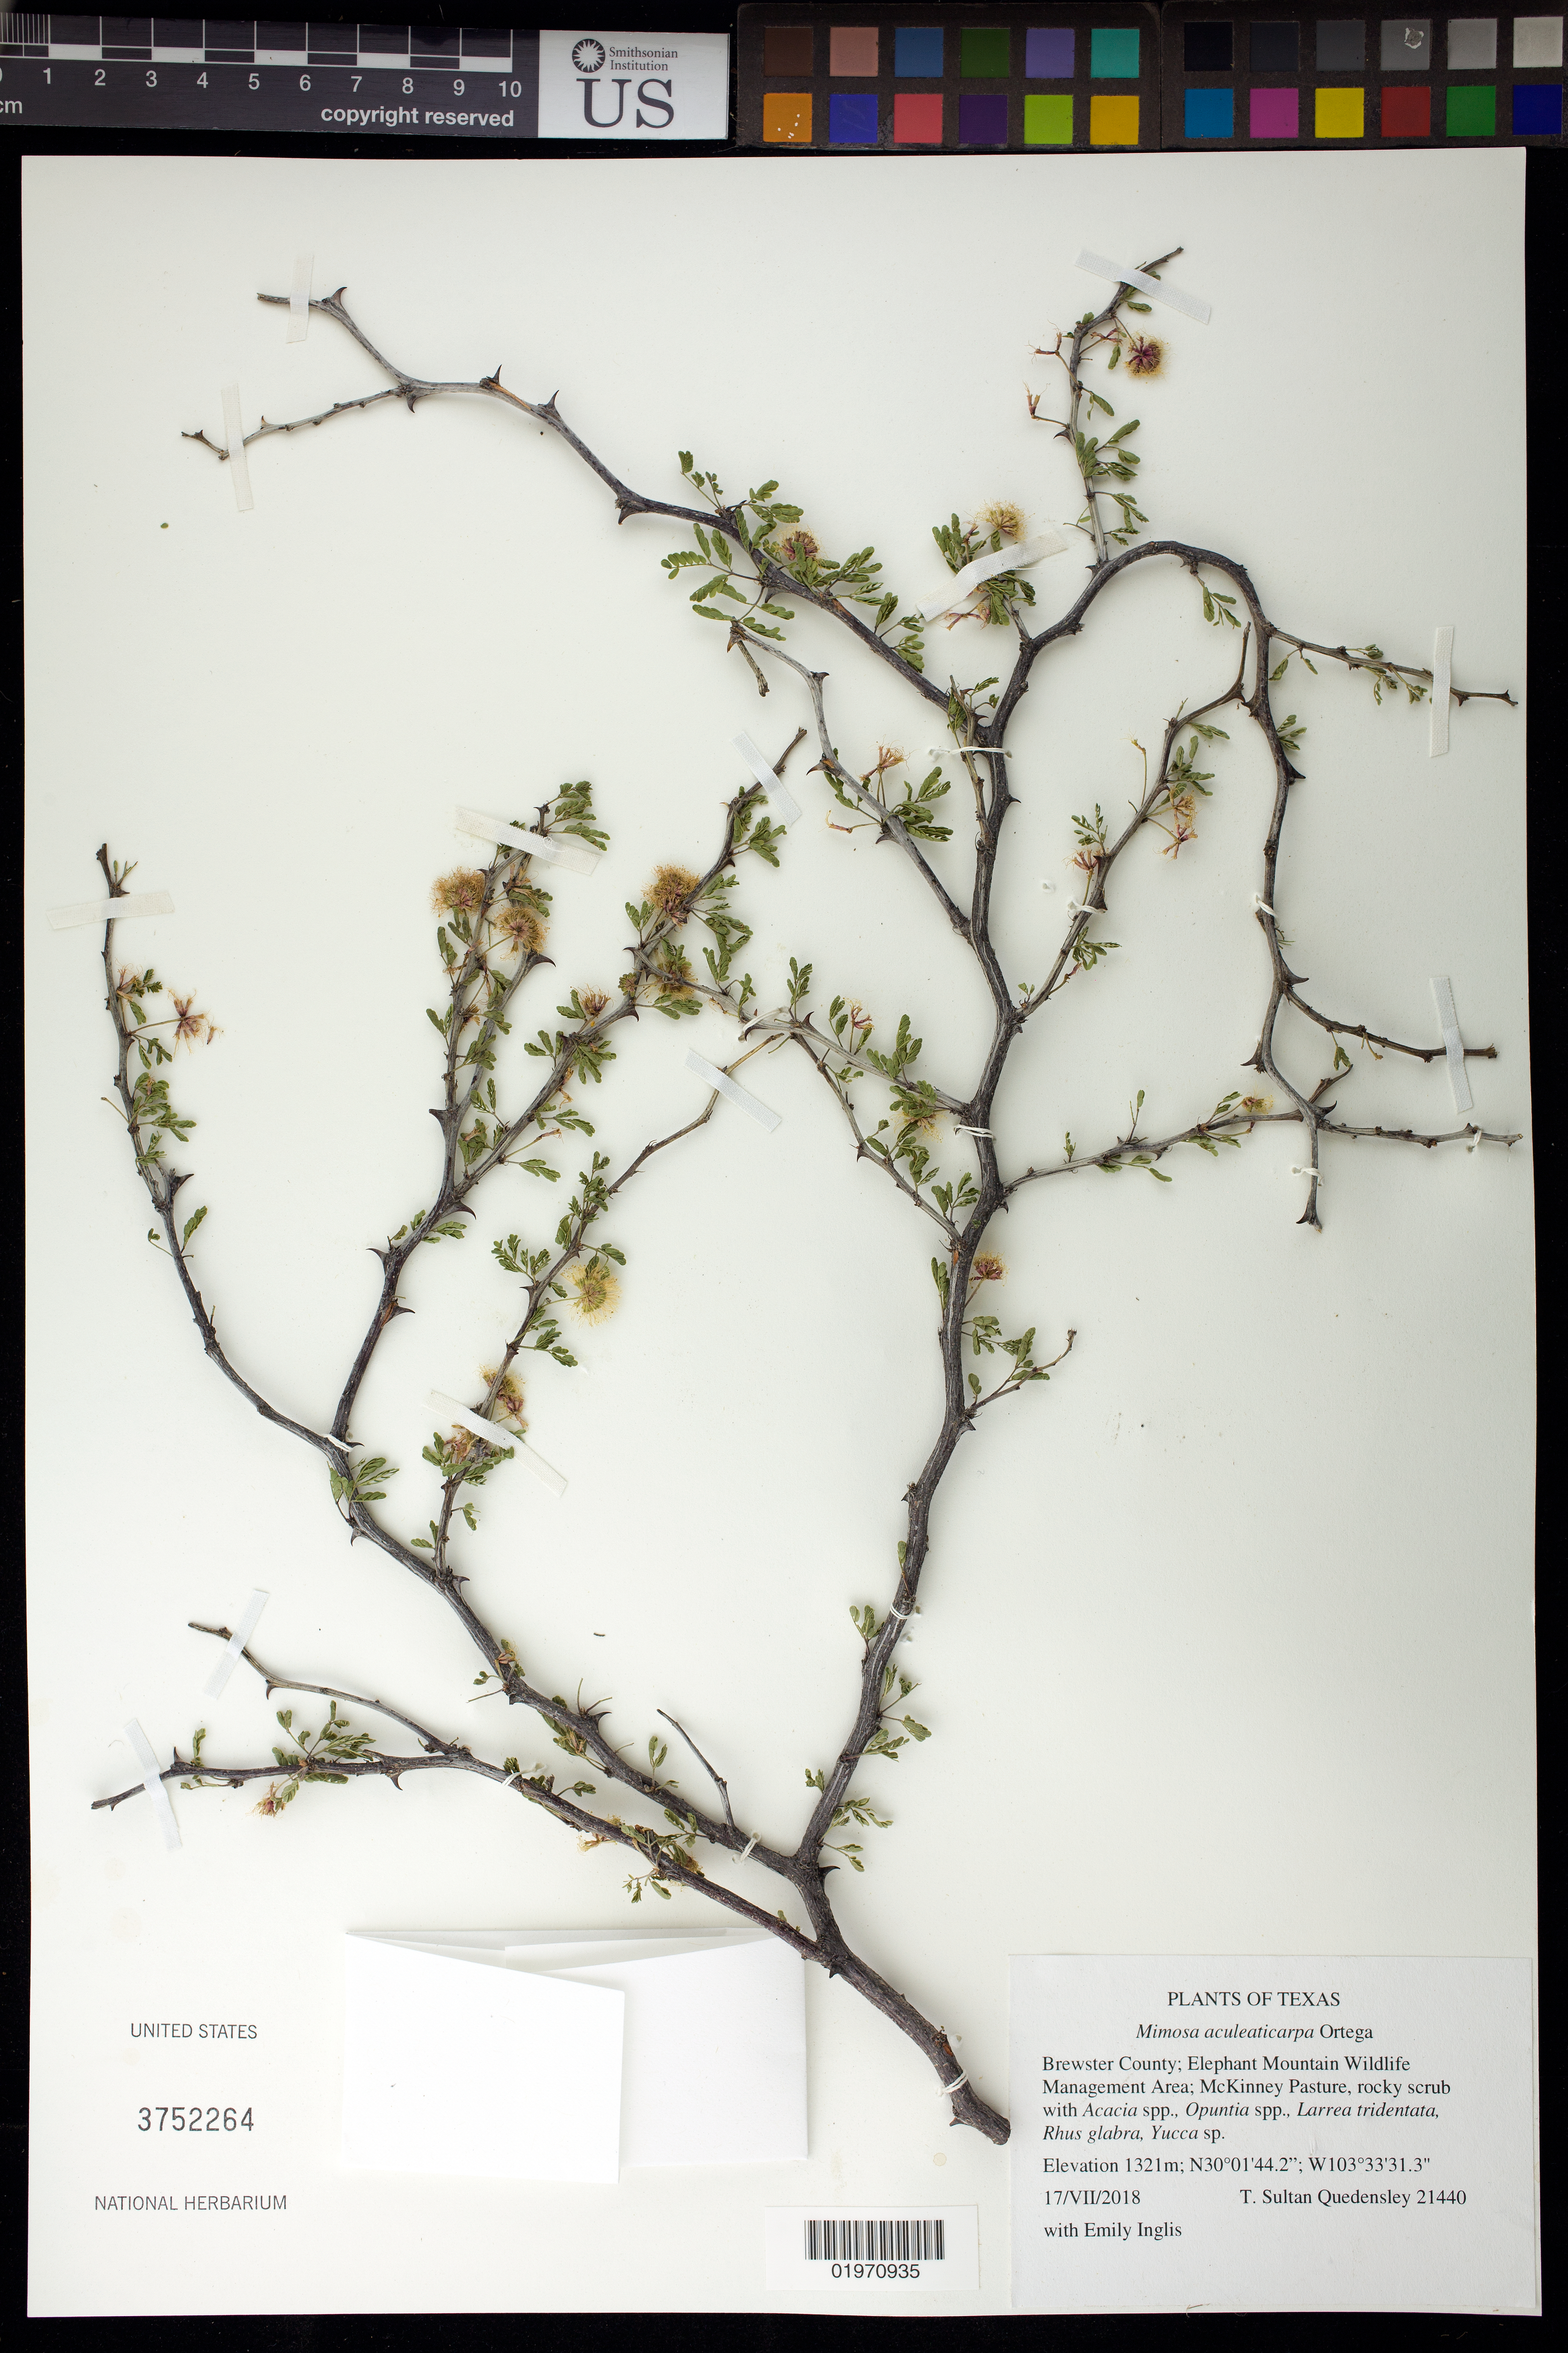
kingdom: Plantae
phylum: Tracheophyta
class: Magnoliopsida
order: Fabales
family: Fabaceae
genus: Mimosa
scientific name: Mimosa aculeaticarpa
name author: Ortega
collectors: T. S. Quedensley & E. Inglis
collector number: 21440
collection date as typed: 17 Jul 2018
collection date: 2018-07-17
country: United States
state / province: Texas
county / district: Brewster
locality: Elephant Mountain Wildlife Management Area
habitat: Acacia spp., Opuntia spp., Larrea tridentata, Rhus glabra, Yucca sp.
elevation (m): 1321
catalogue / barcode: US 3752264